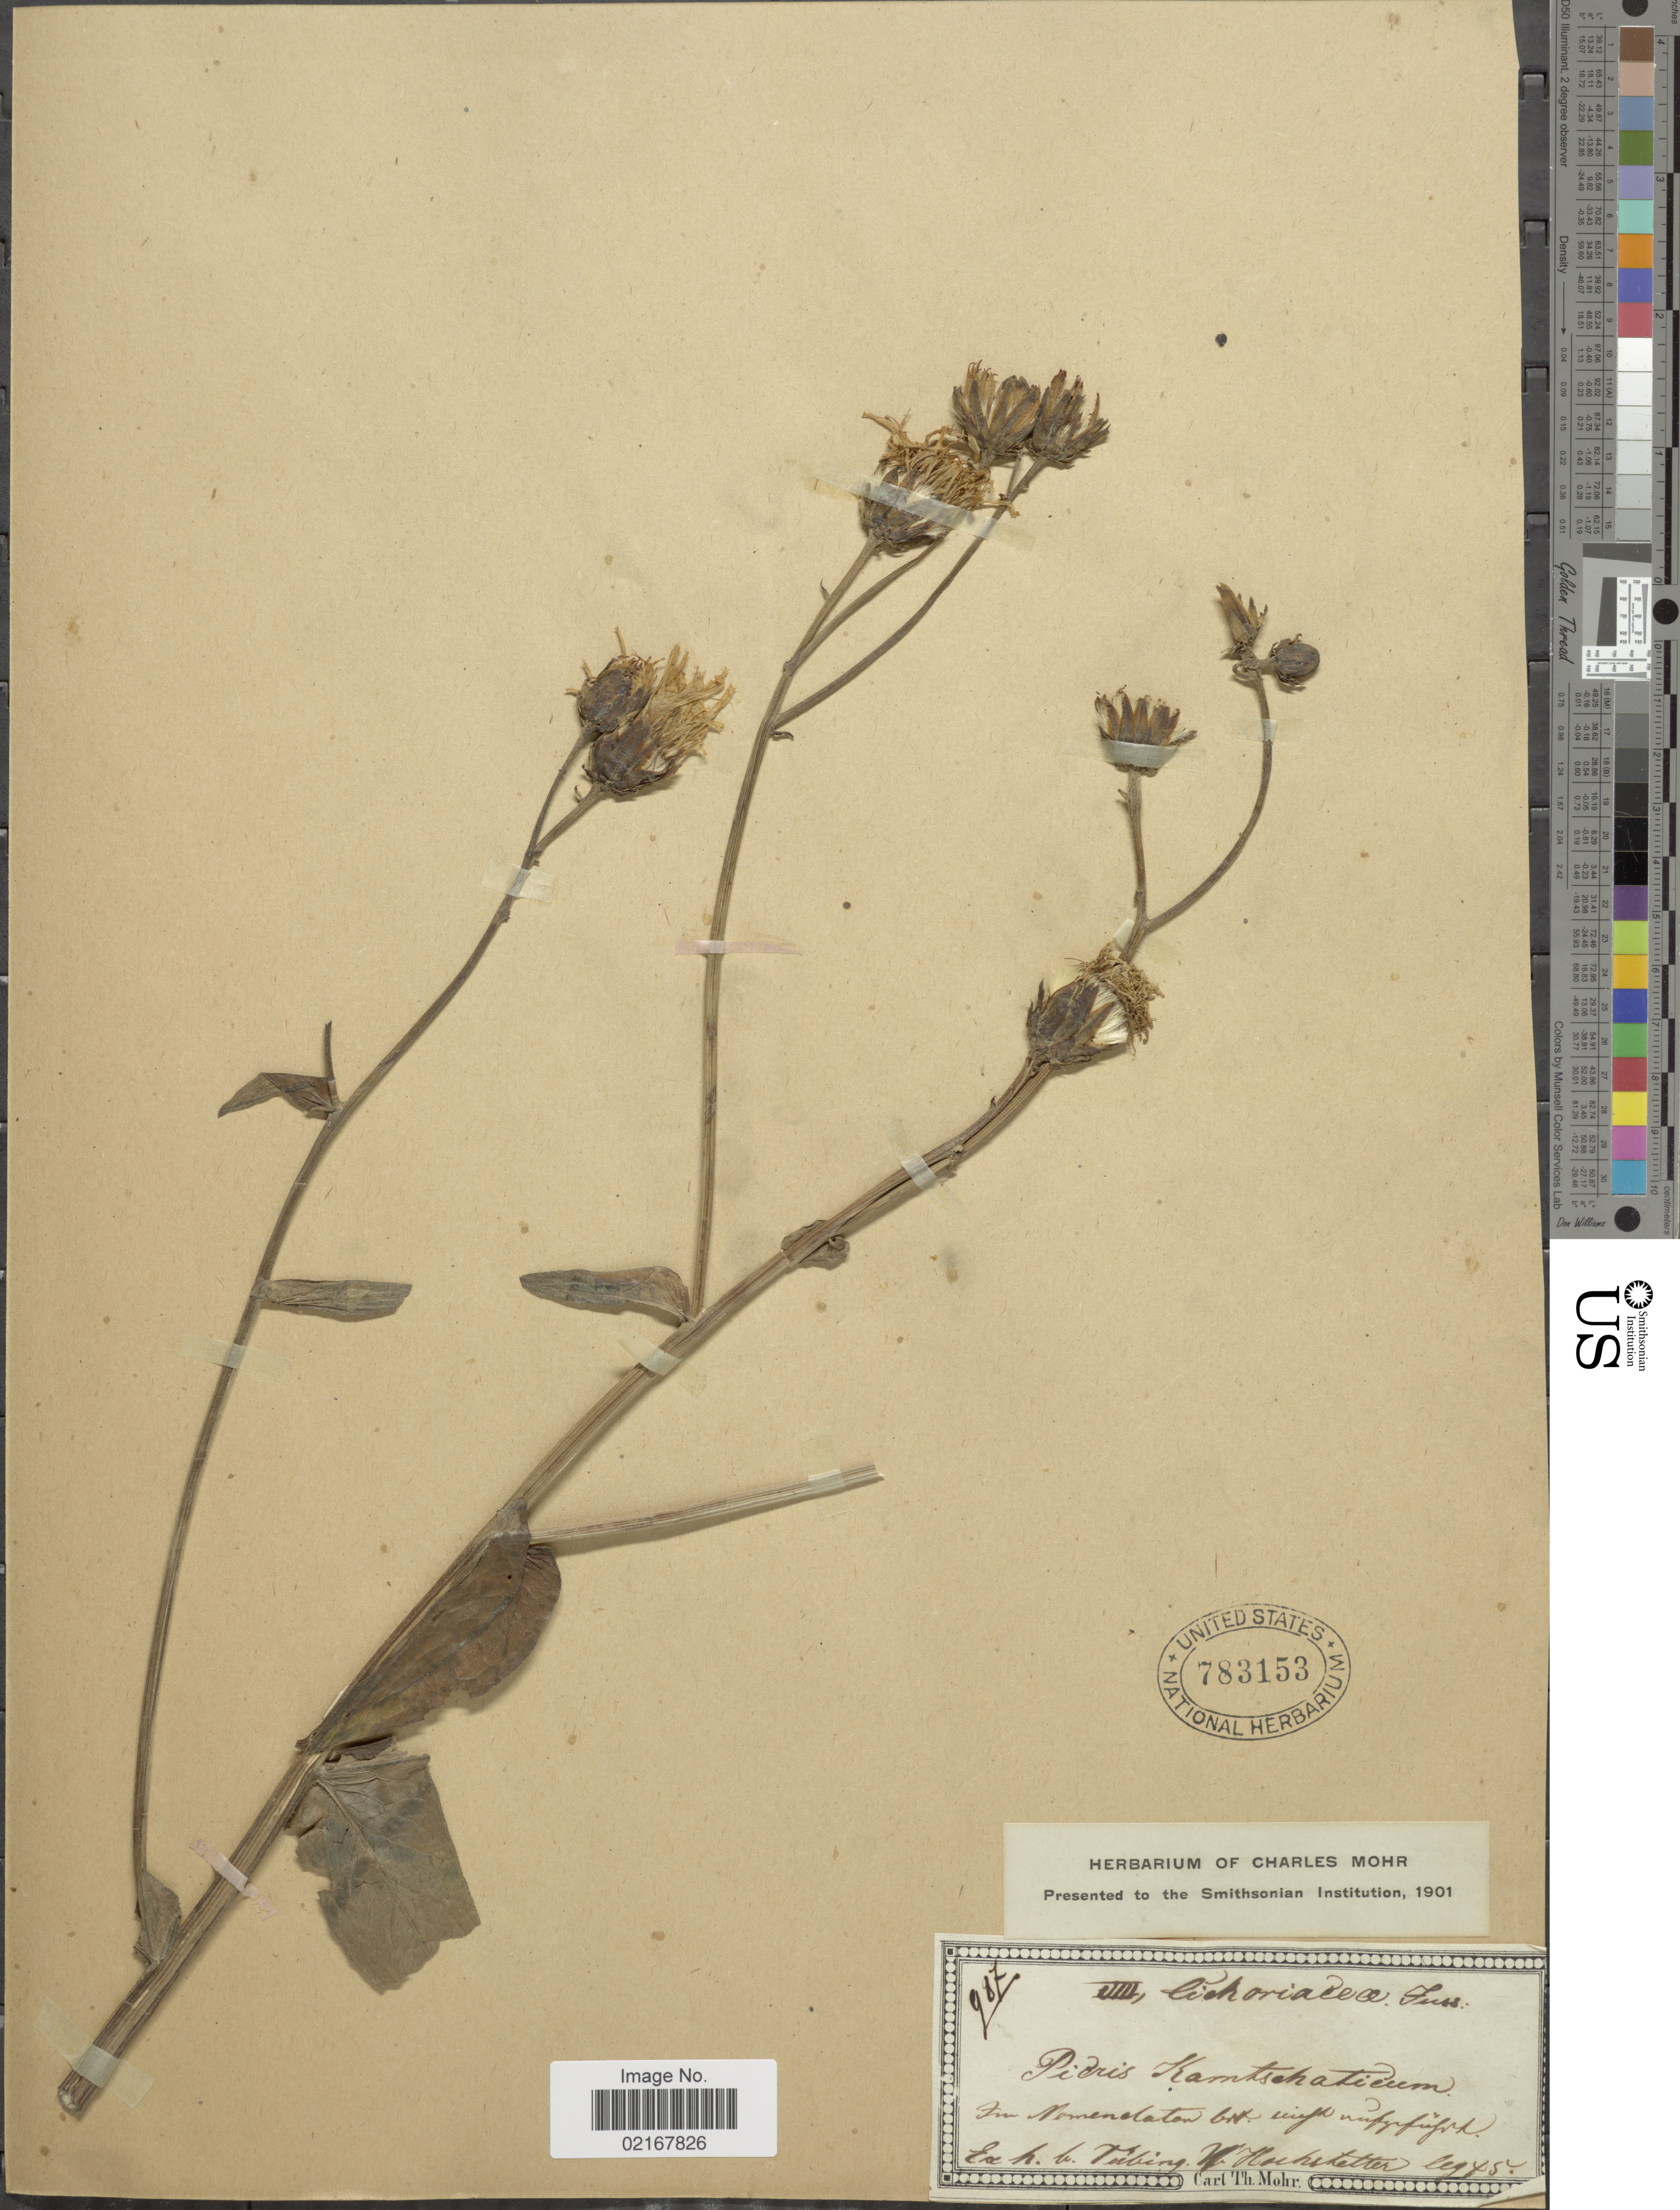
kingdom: Plantae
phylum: Tracheophyta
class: Magnoliopsida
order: Asterales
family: Asteraceae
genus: Picris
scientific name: Picris hieracioides subsp. kamtschatica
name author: (Ledeb.) Hultén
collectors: -. Hochstetter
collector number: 987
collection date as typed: Transcribed d/m/y: //45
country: Russian Federation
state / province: Kamchatka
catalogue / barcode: US 783153